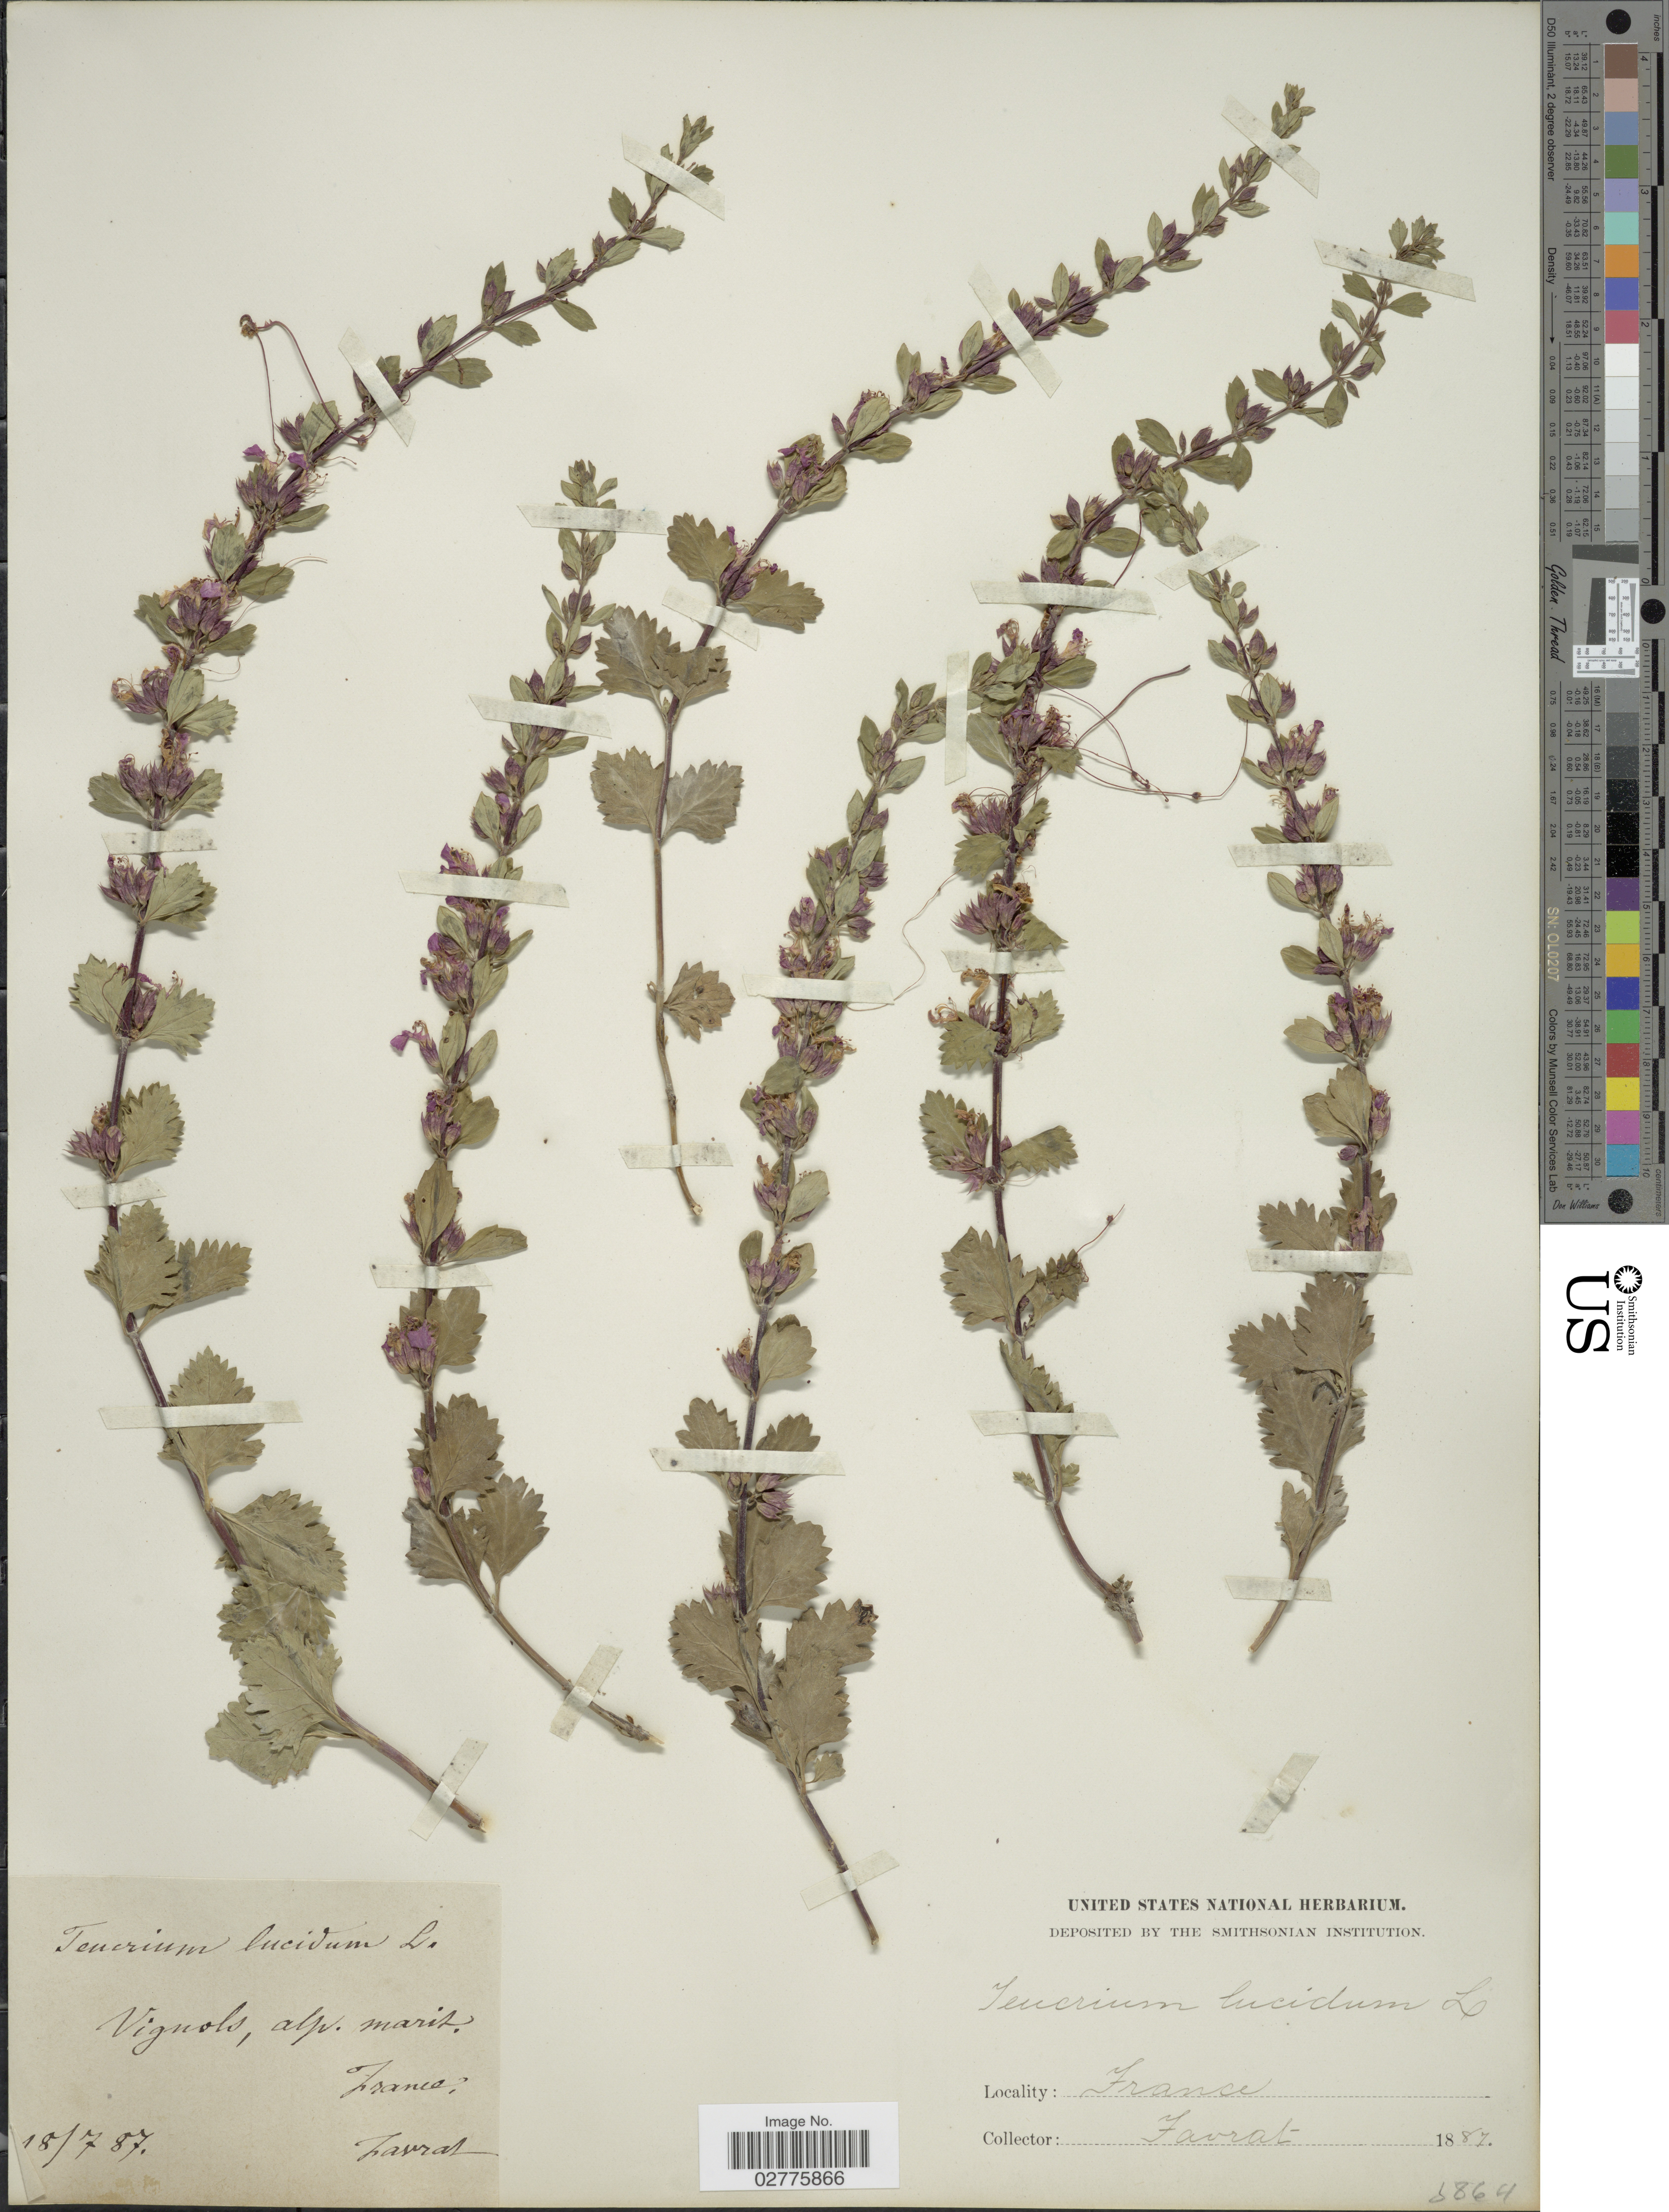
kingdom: Plantae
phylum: Tracheophyta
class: Magnoliopsida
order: Lamiales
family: Lamiaceae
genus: Teucrium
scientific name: Teucrium lucidum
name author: L.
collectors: L. Favrat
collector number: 3864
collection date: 1887-07-18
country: France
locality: Vignols, alp. marit.